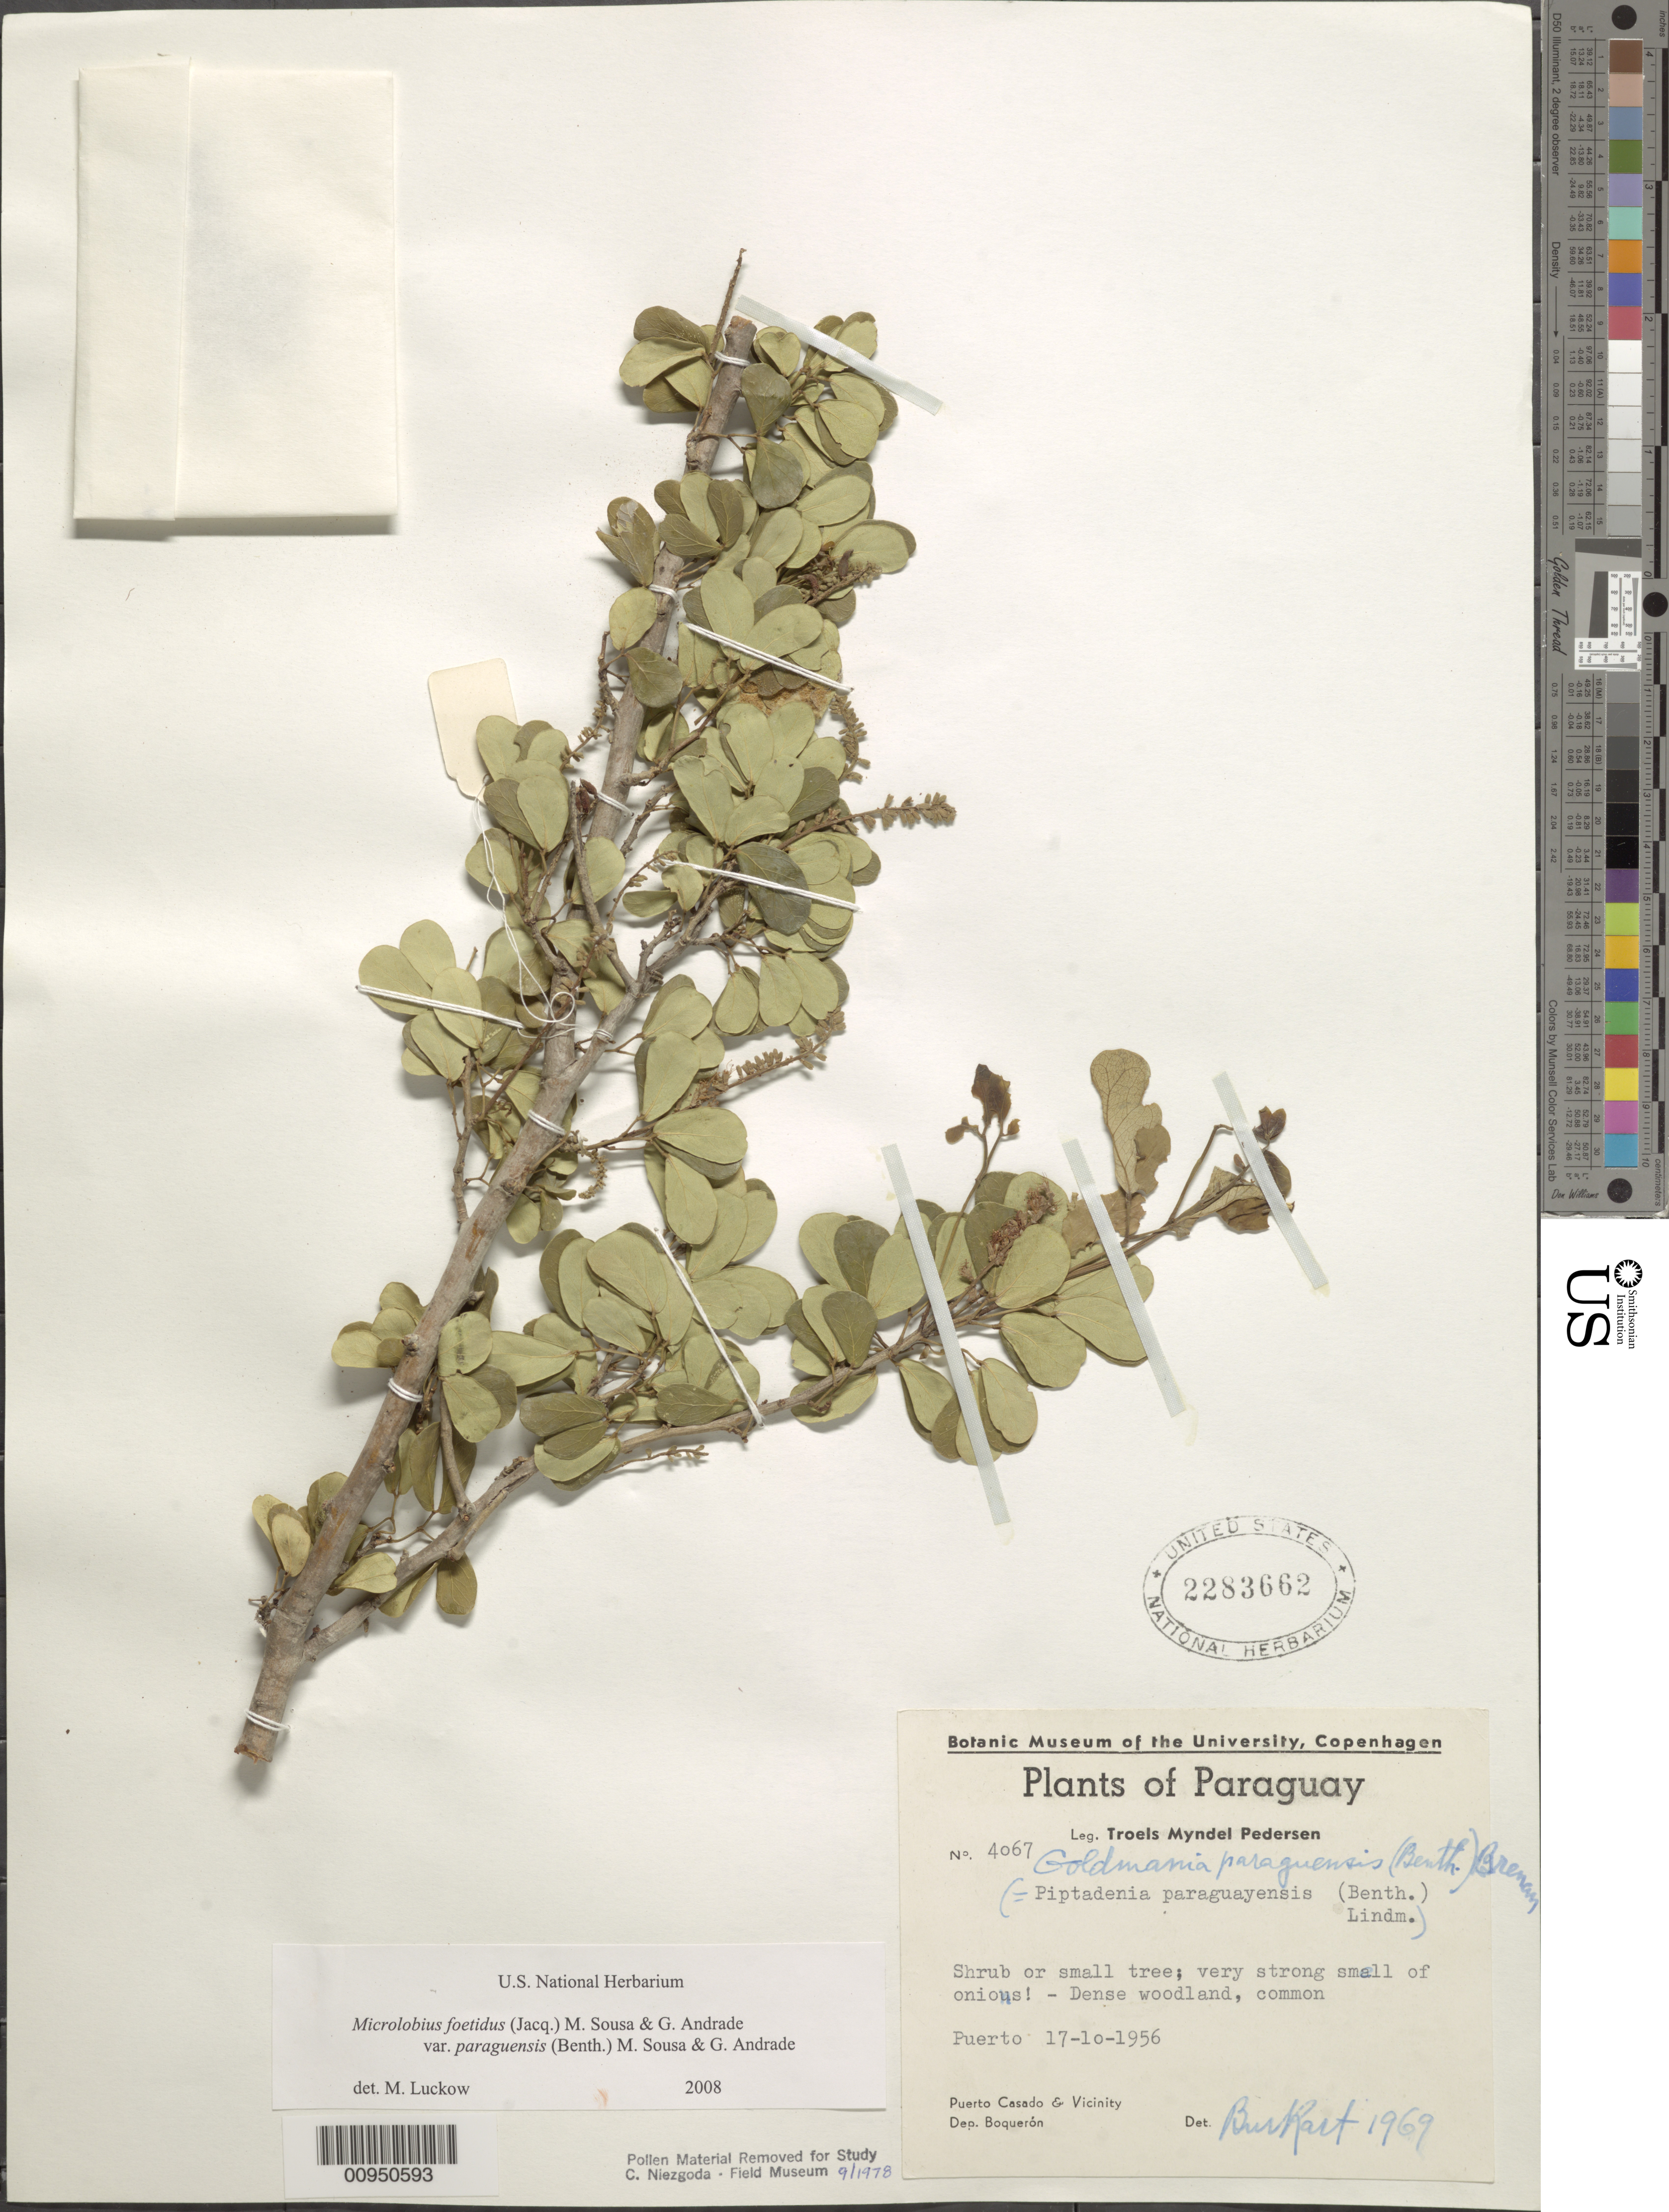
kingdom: Plantae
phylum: Tracheophyta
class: Magnoliopsida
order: Fabales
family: Fabaceae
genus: Microlobius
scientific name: Microlobius foetidus subsp. paraguensis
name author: (Benth.) M. Sousa & G. Andrade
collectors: T. M. Pedersen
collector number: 4067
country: Paraguay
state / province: Boquerón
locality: Puerto Casado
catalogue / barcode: US 2283662